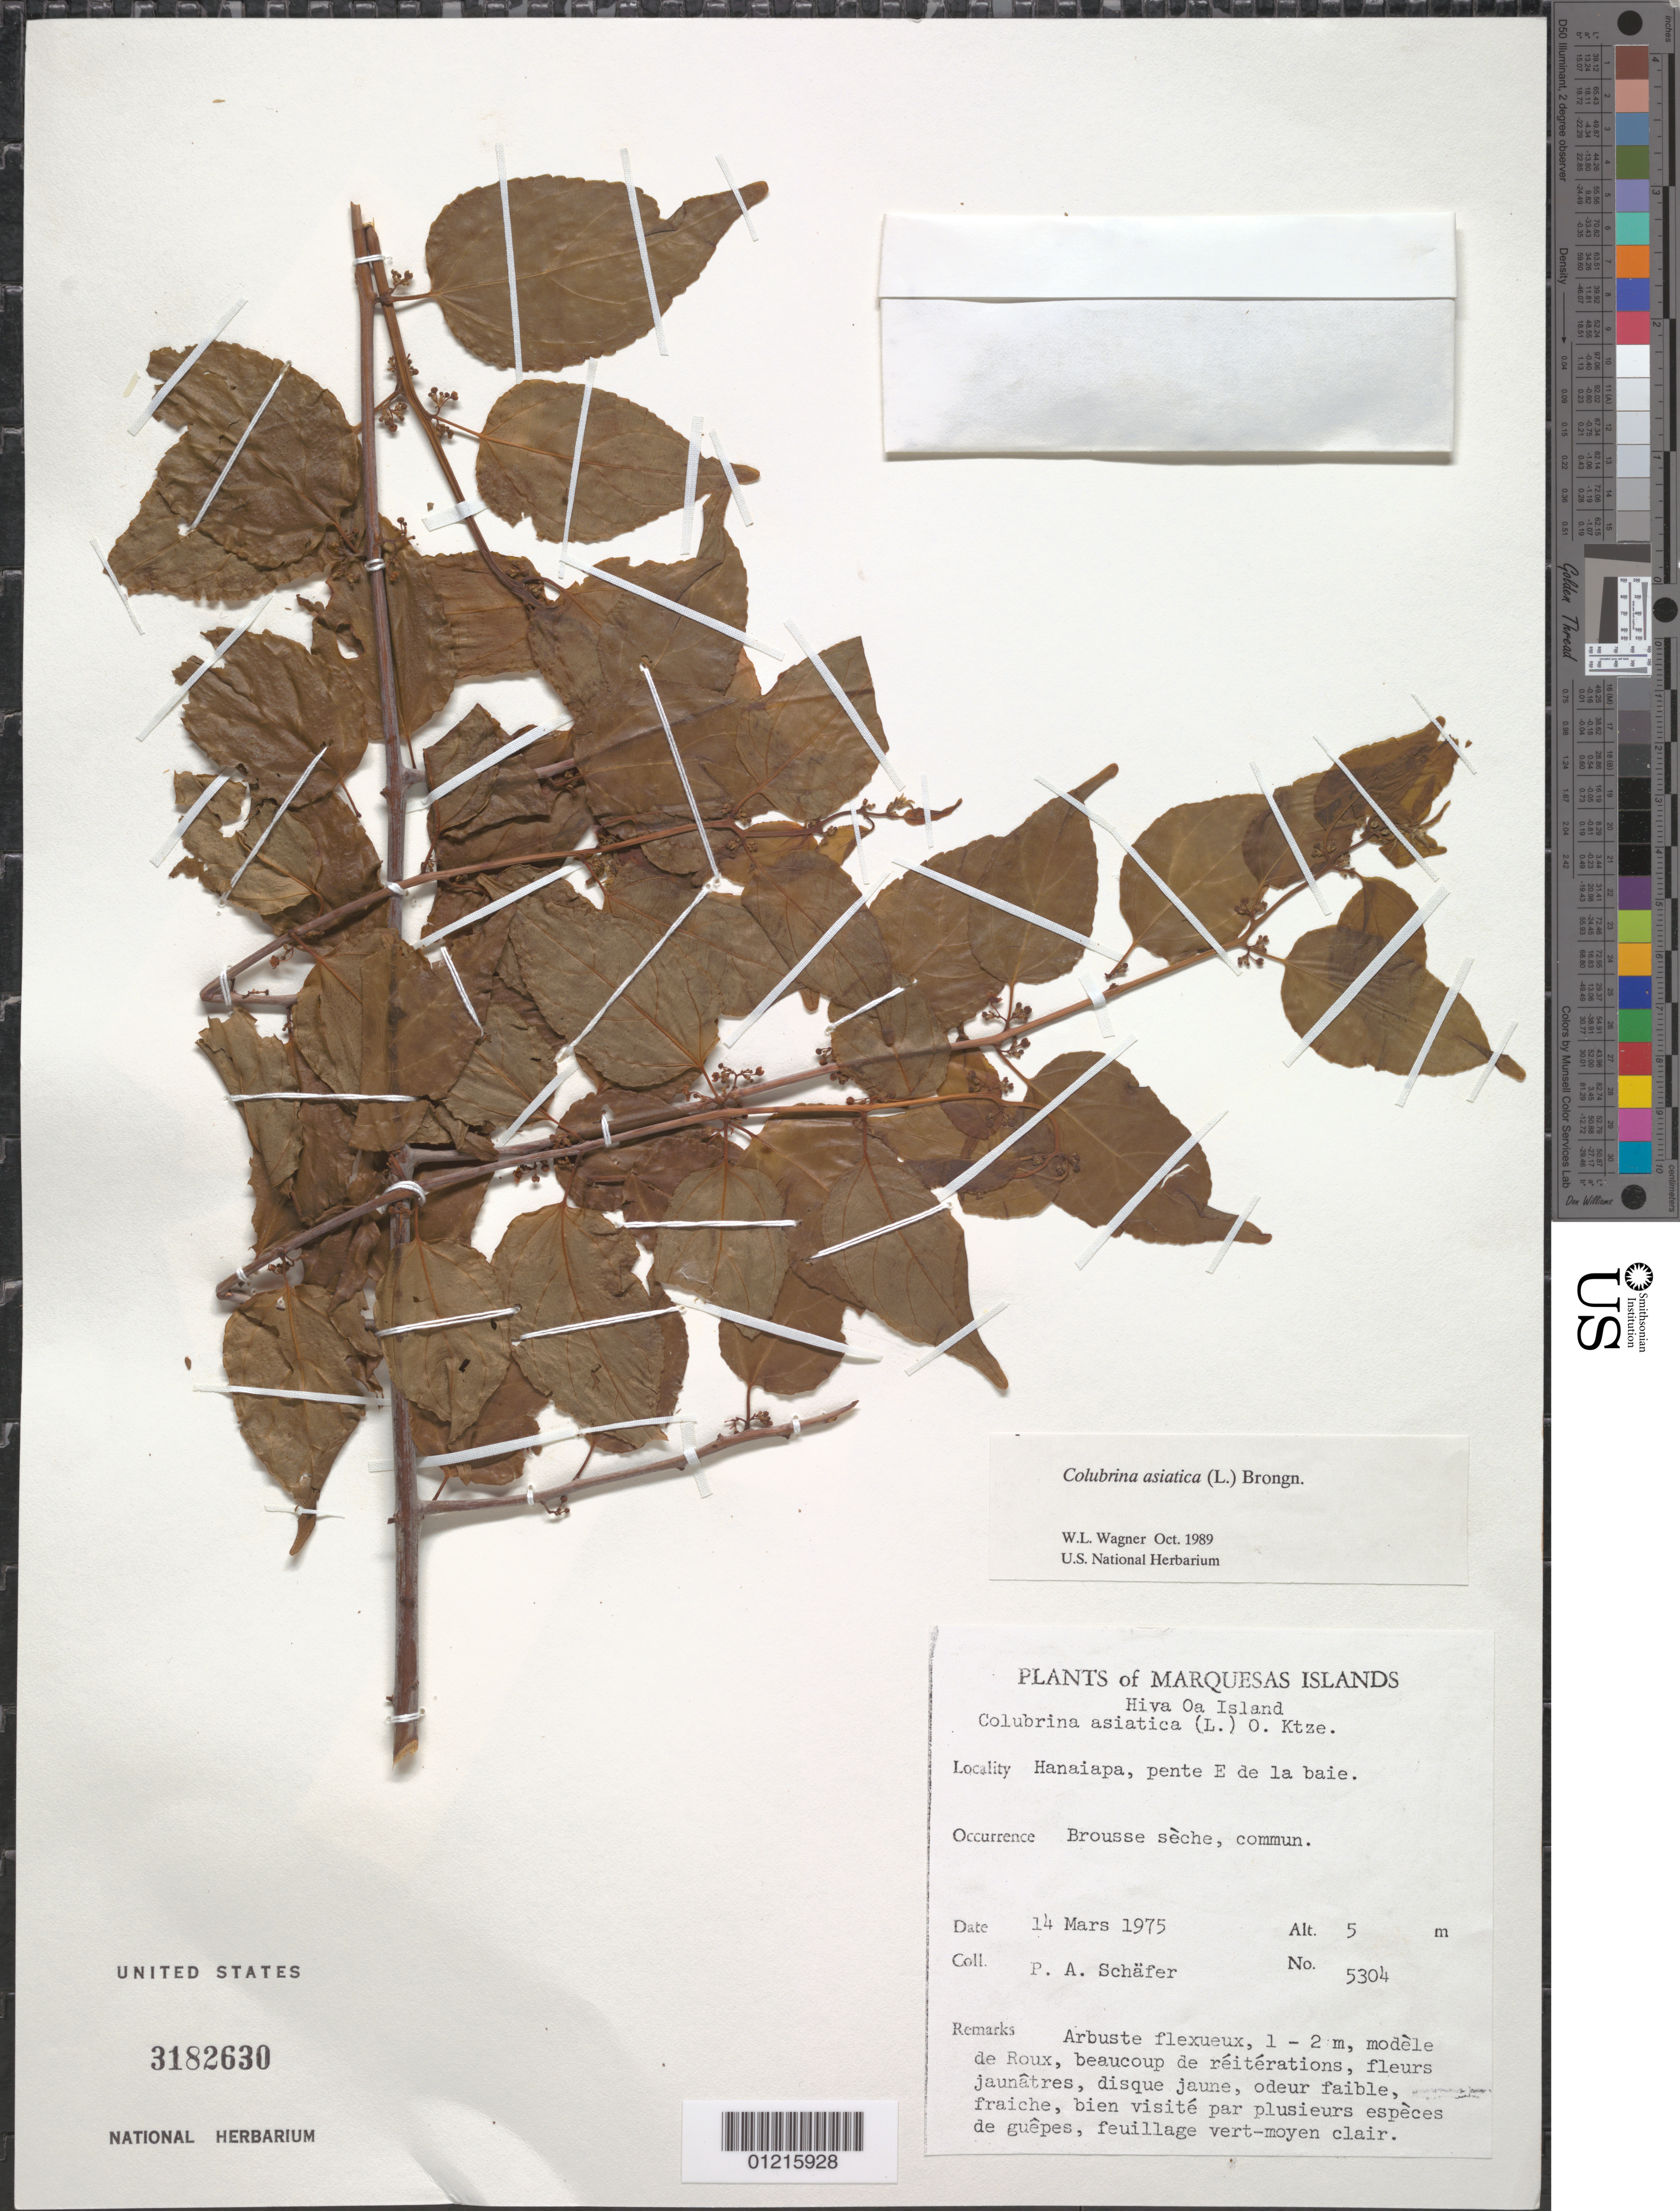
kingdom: Plantae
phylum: Tracheophyta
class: Magnoliopsida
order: Rosales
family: Rhamnaceae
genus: Colubrina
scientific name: Colubrina asiatica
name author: (L.) Brongn.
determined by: Wagner, W. L., (BOT), Smithsonian Institution - National Museum of Natural History (UNITED STATES)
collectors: P. A. Schäfer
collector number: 5304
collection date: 1975-03-14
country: French Polynesia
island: Hiva Oa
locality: Hanaiapa, pente E de la baie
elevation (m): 5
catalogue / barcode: US 3182630